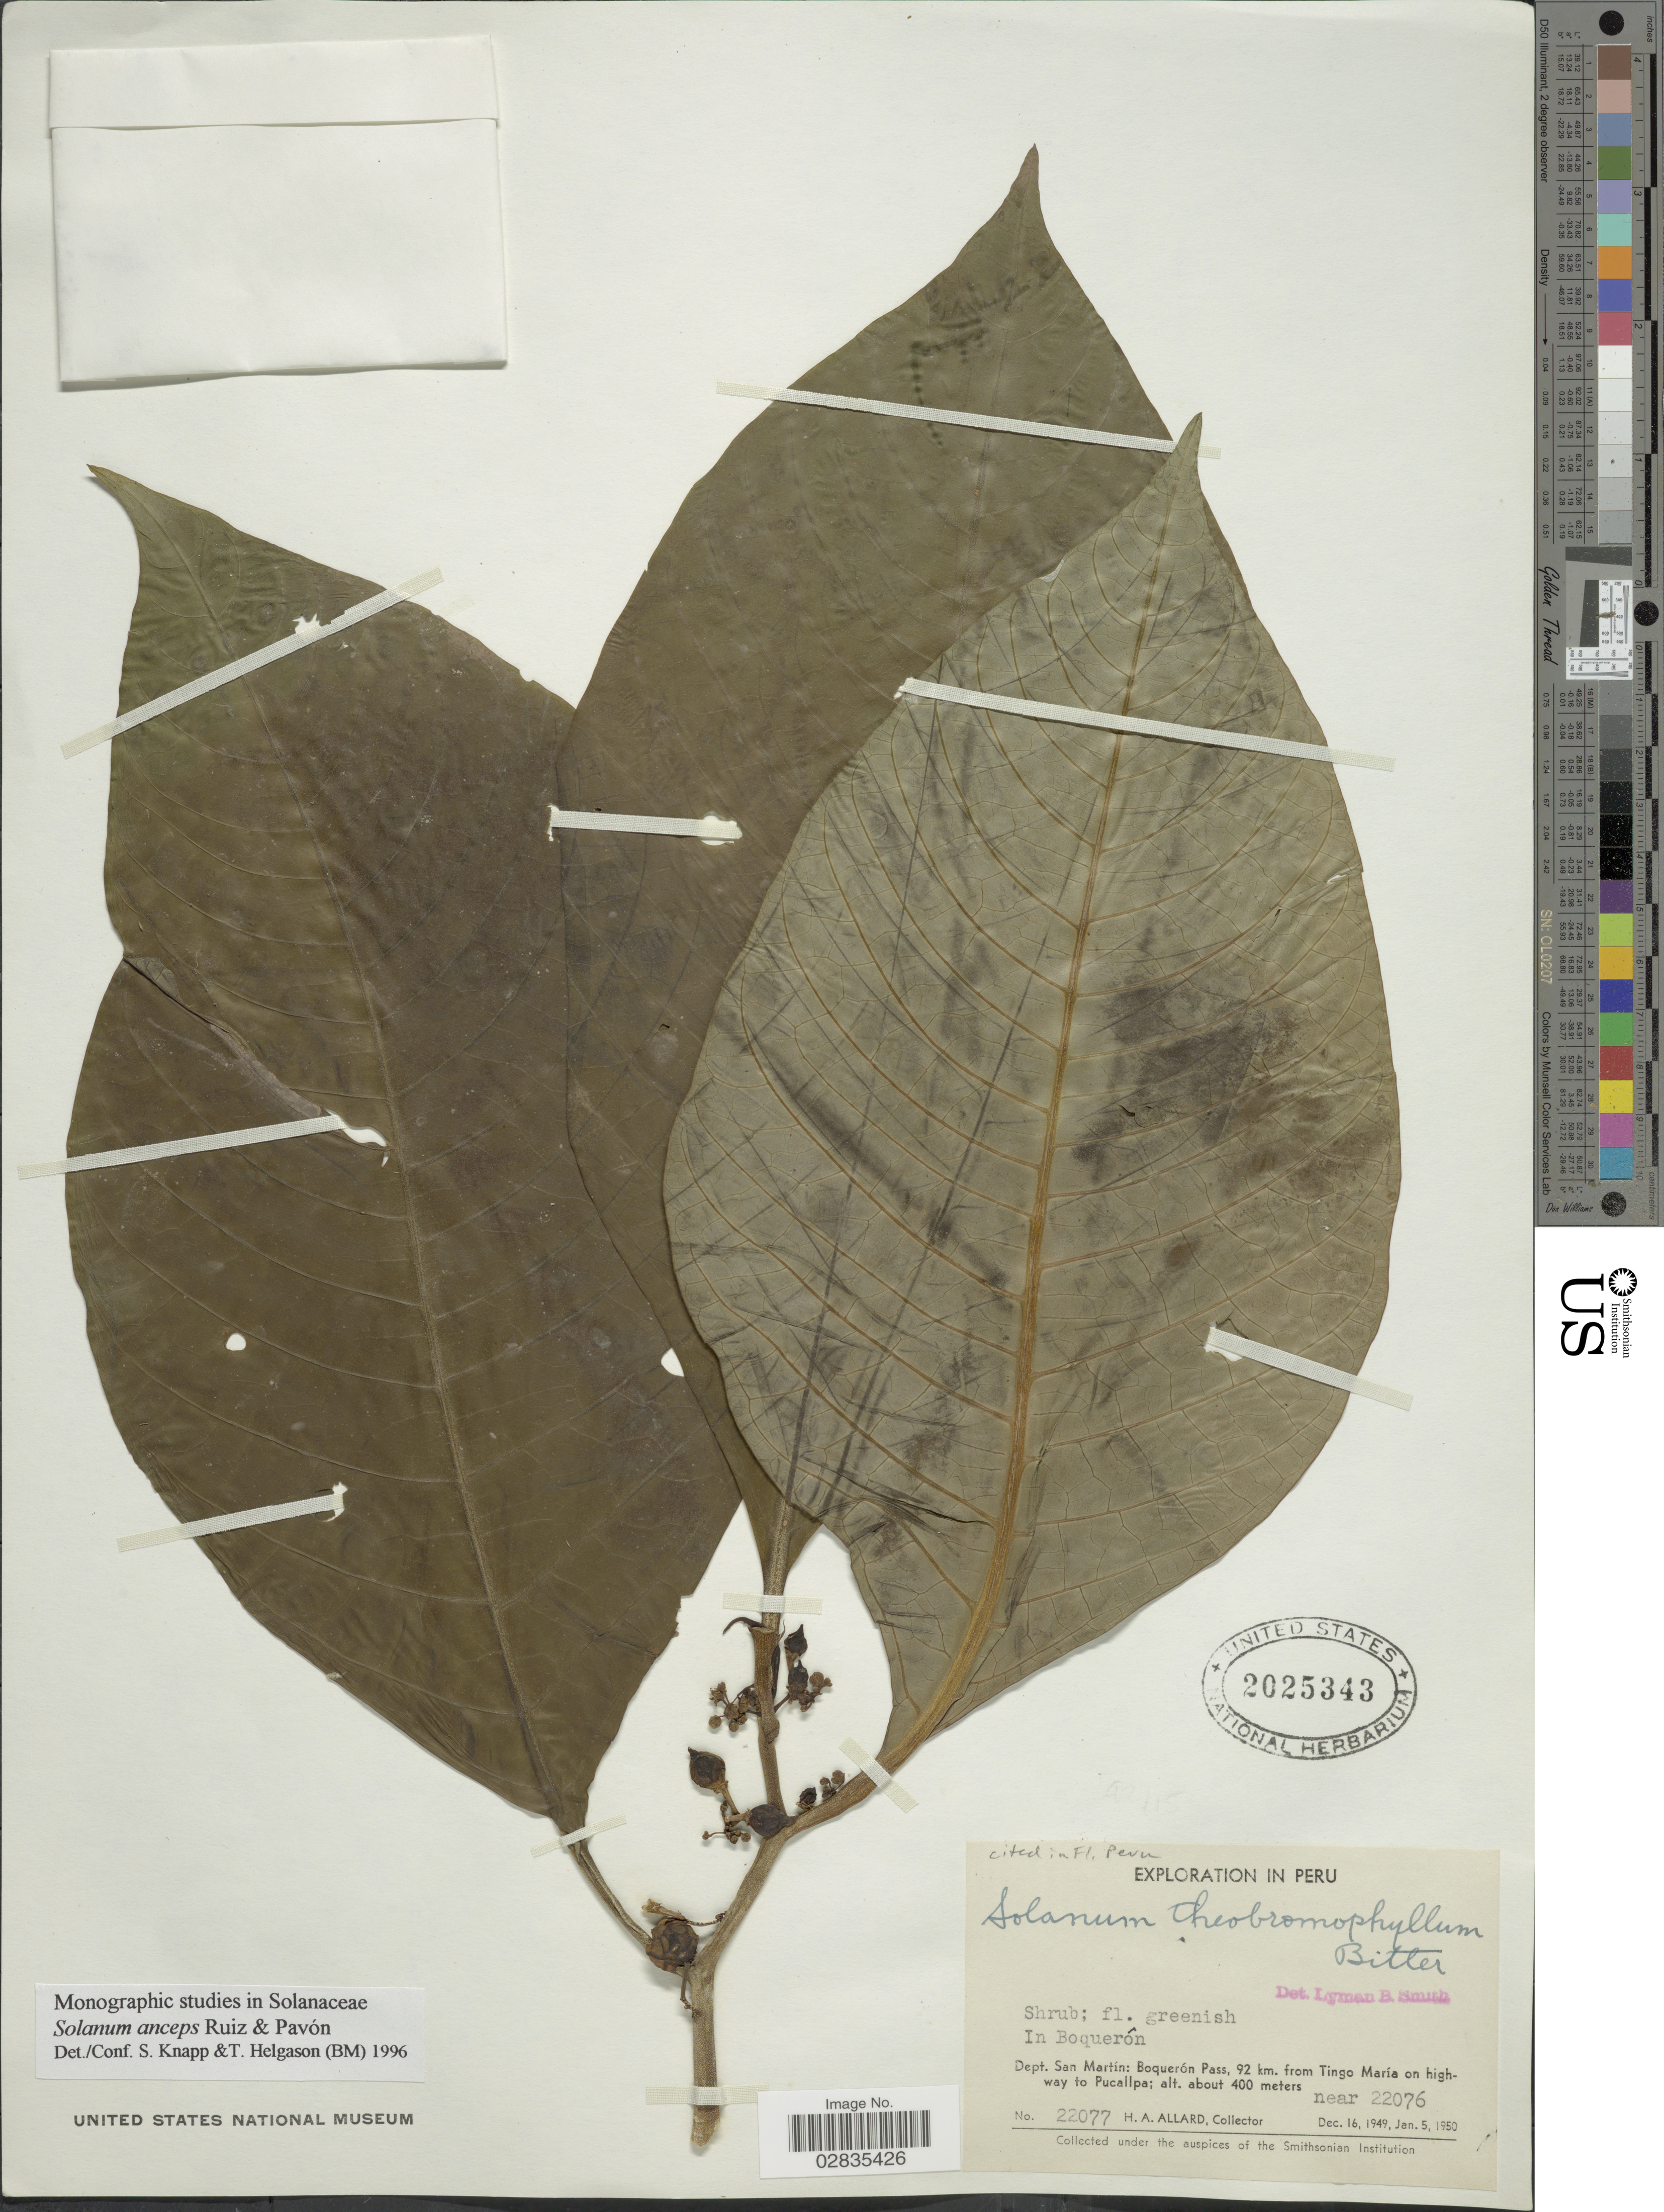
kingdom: Plantae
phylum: Tracheophyta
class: Magnoliopsida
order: Solanales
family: Solanaceae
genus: Solanum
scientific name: Solanum anceps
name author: Ruiz & Pav.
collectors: H. A. Allard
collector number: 22077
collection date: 1949-12-16/1950-01-05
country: Peru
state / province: San Martín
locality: In Boquerón. Dept. San Martín: Boquerón Pass, 92 km. from Tingo María on highway to Pucallpa, near 22076.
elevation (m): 400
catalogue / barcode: US 2025343